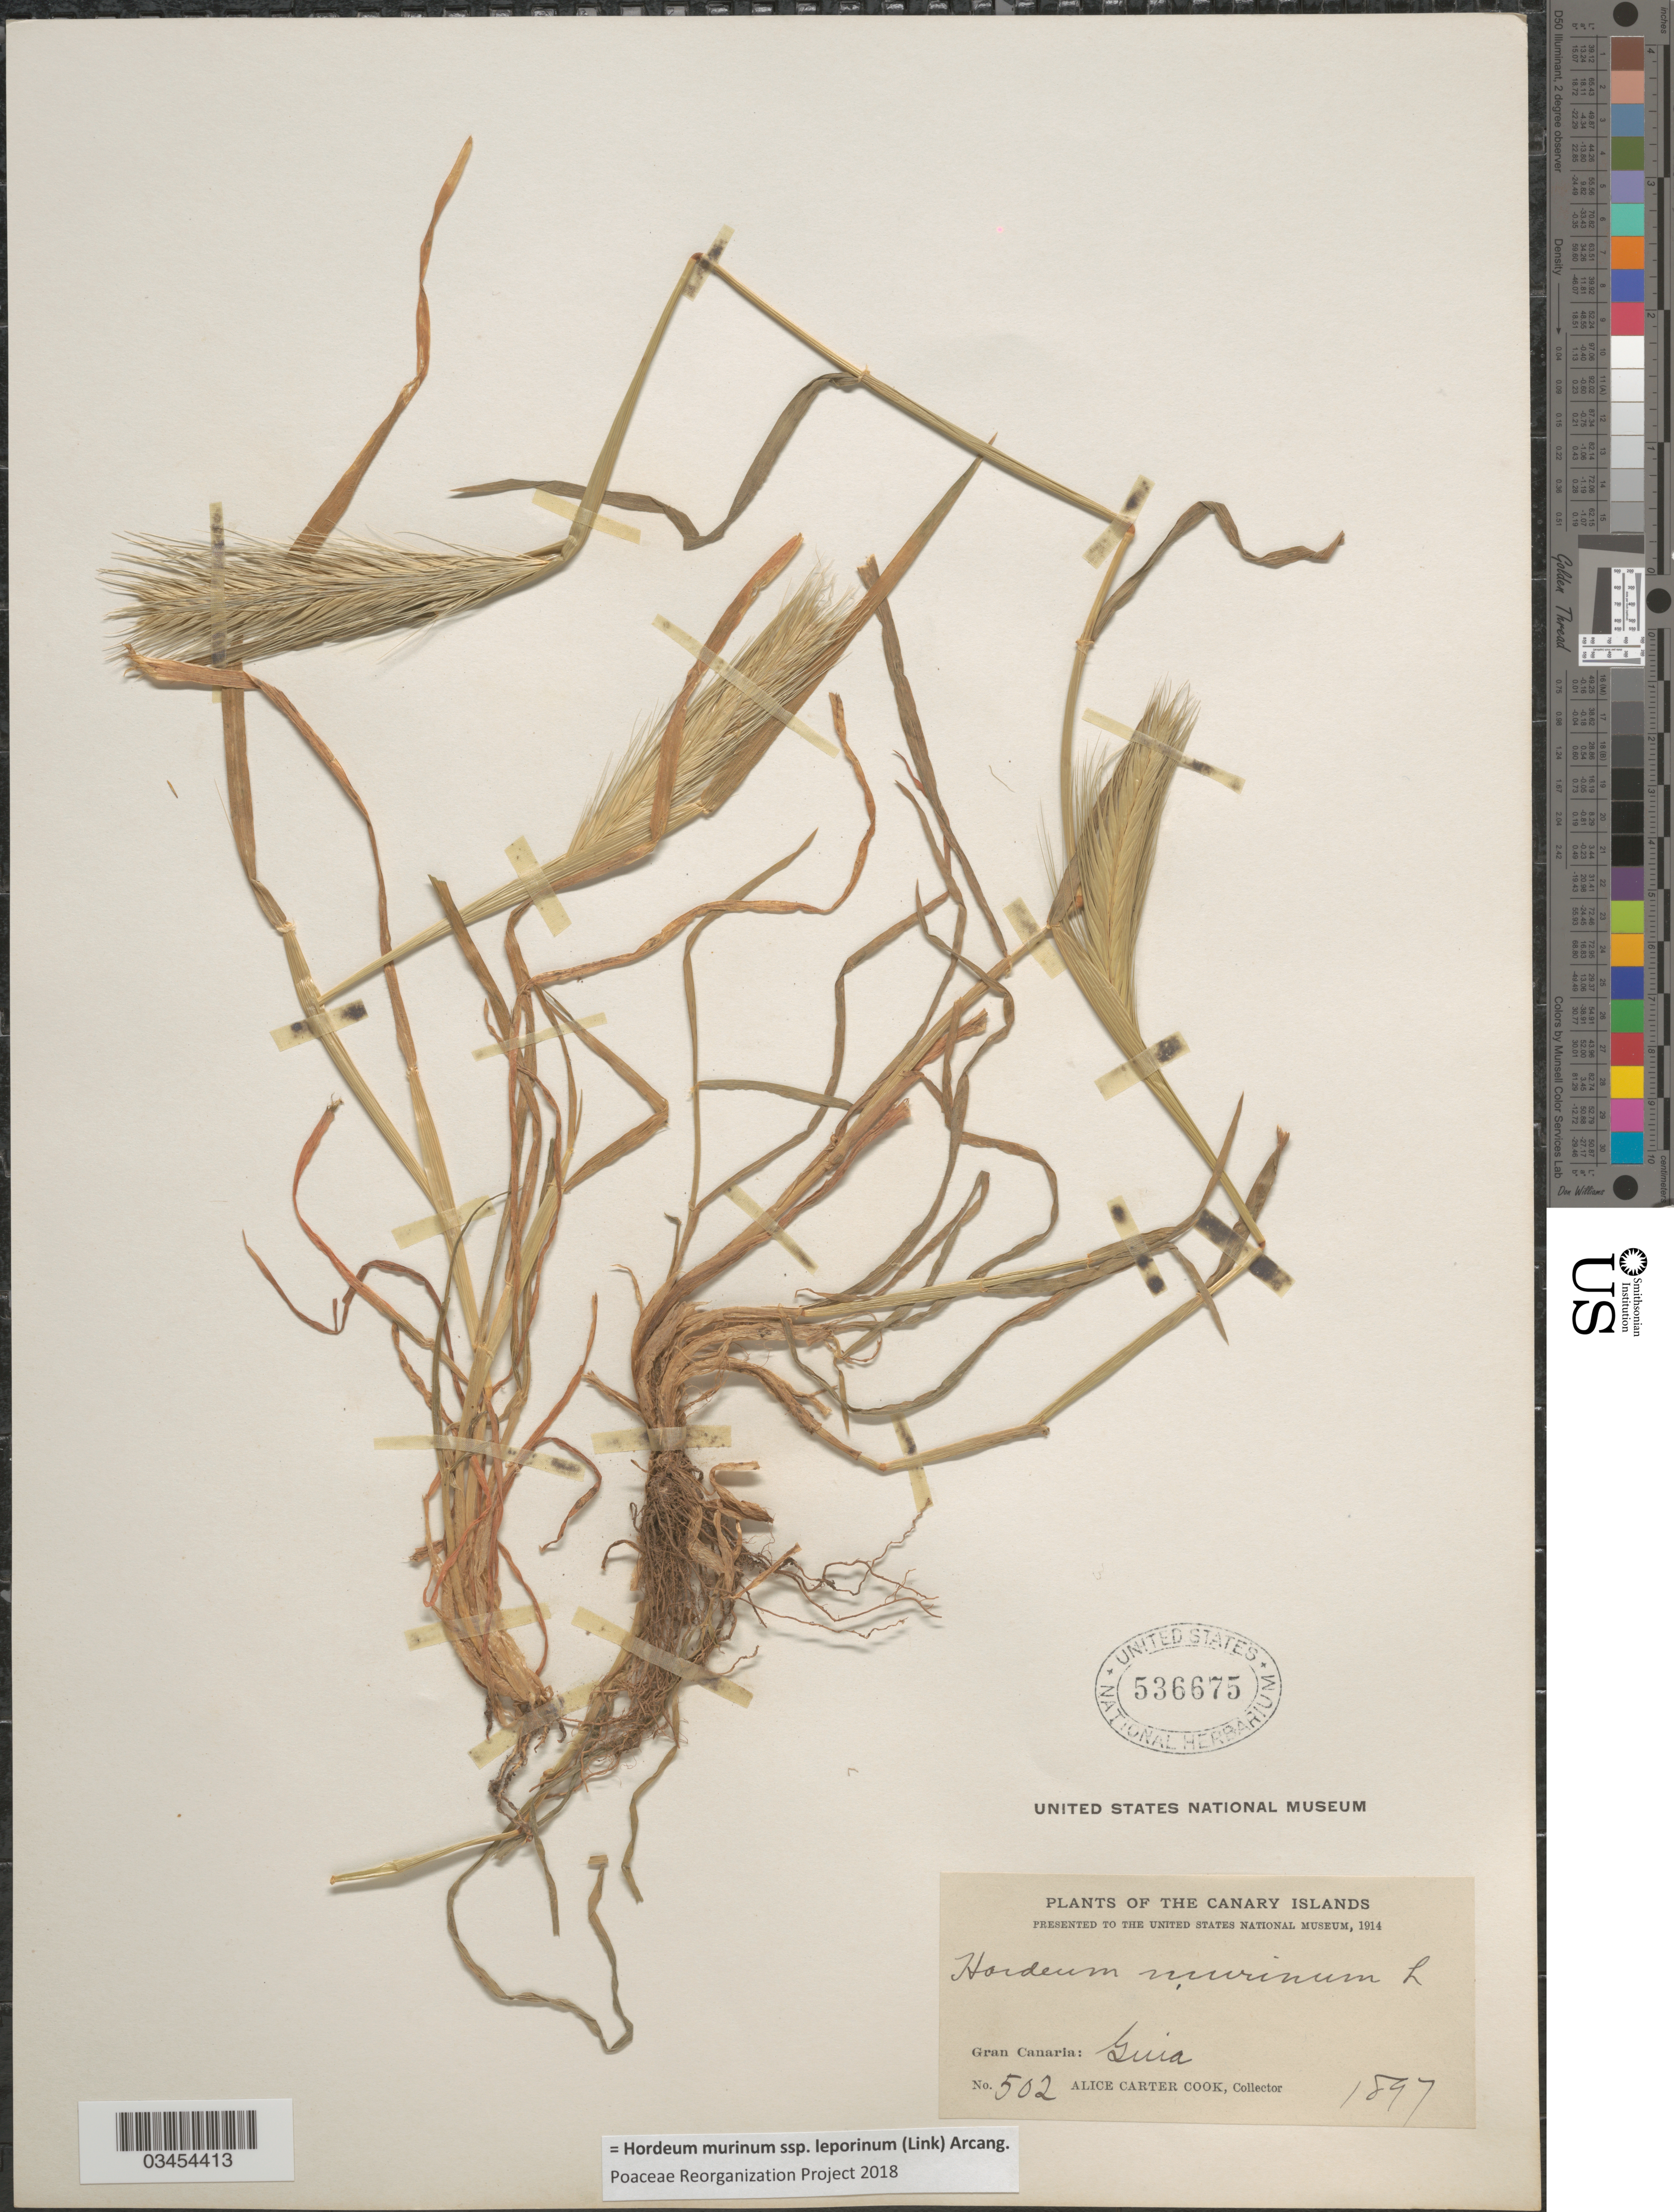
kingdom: Plantae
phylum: Tracheophyta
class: Liliopsida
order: Poales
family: Poaceae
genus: Hordeum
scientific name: Hordeum murinum subsp. leporinum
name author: (Link) Arcang.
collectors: Alice C. Cook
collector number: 502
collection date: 1897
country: Spain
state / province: Canarias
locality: Canary Islands. Gran Canaria: Guia.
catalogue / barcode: US 536675